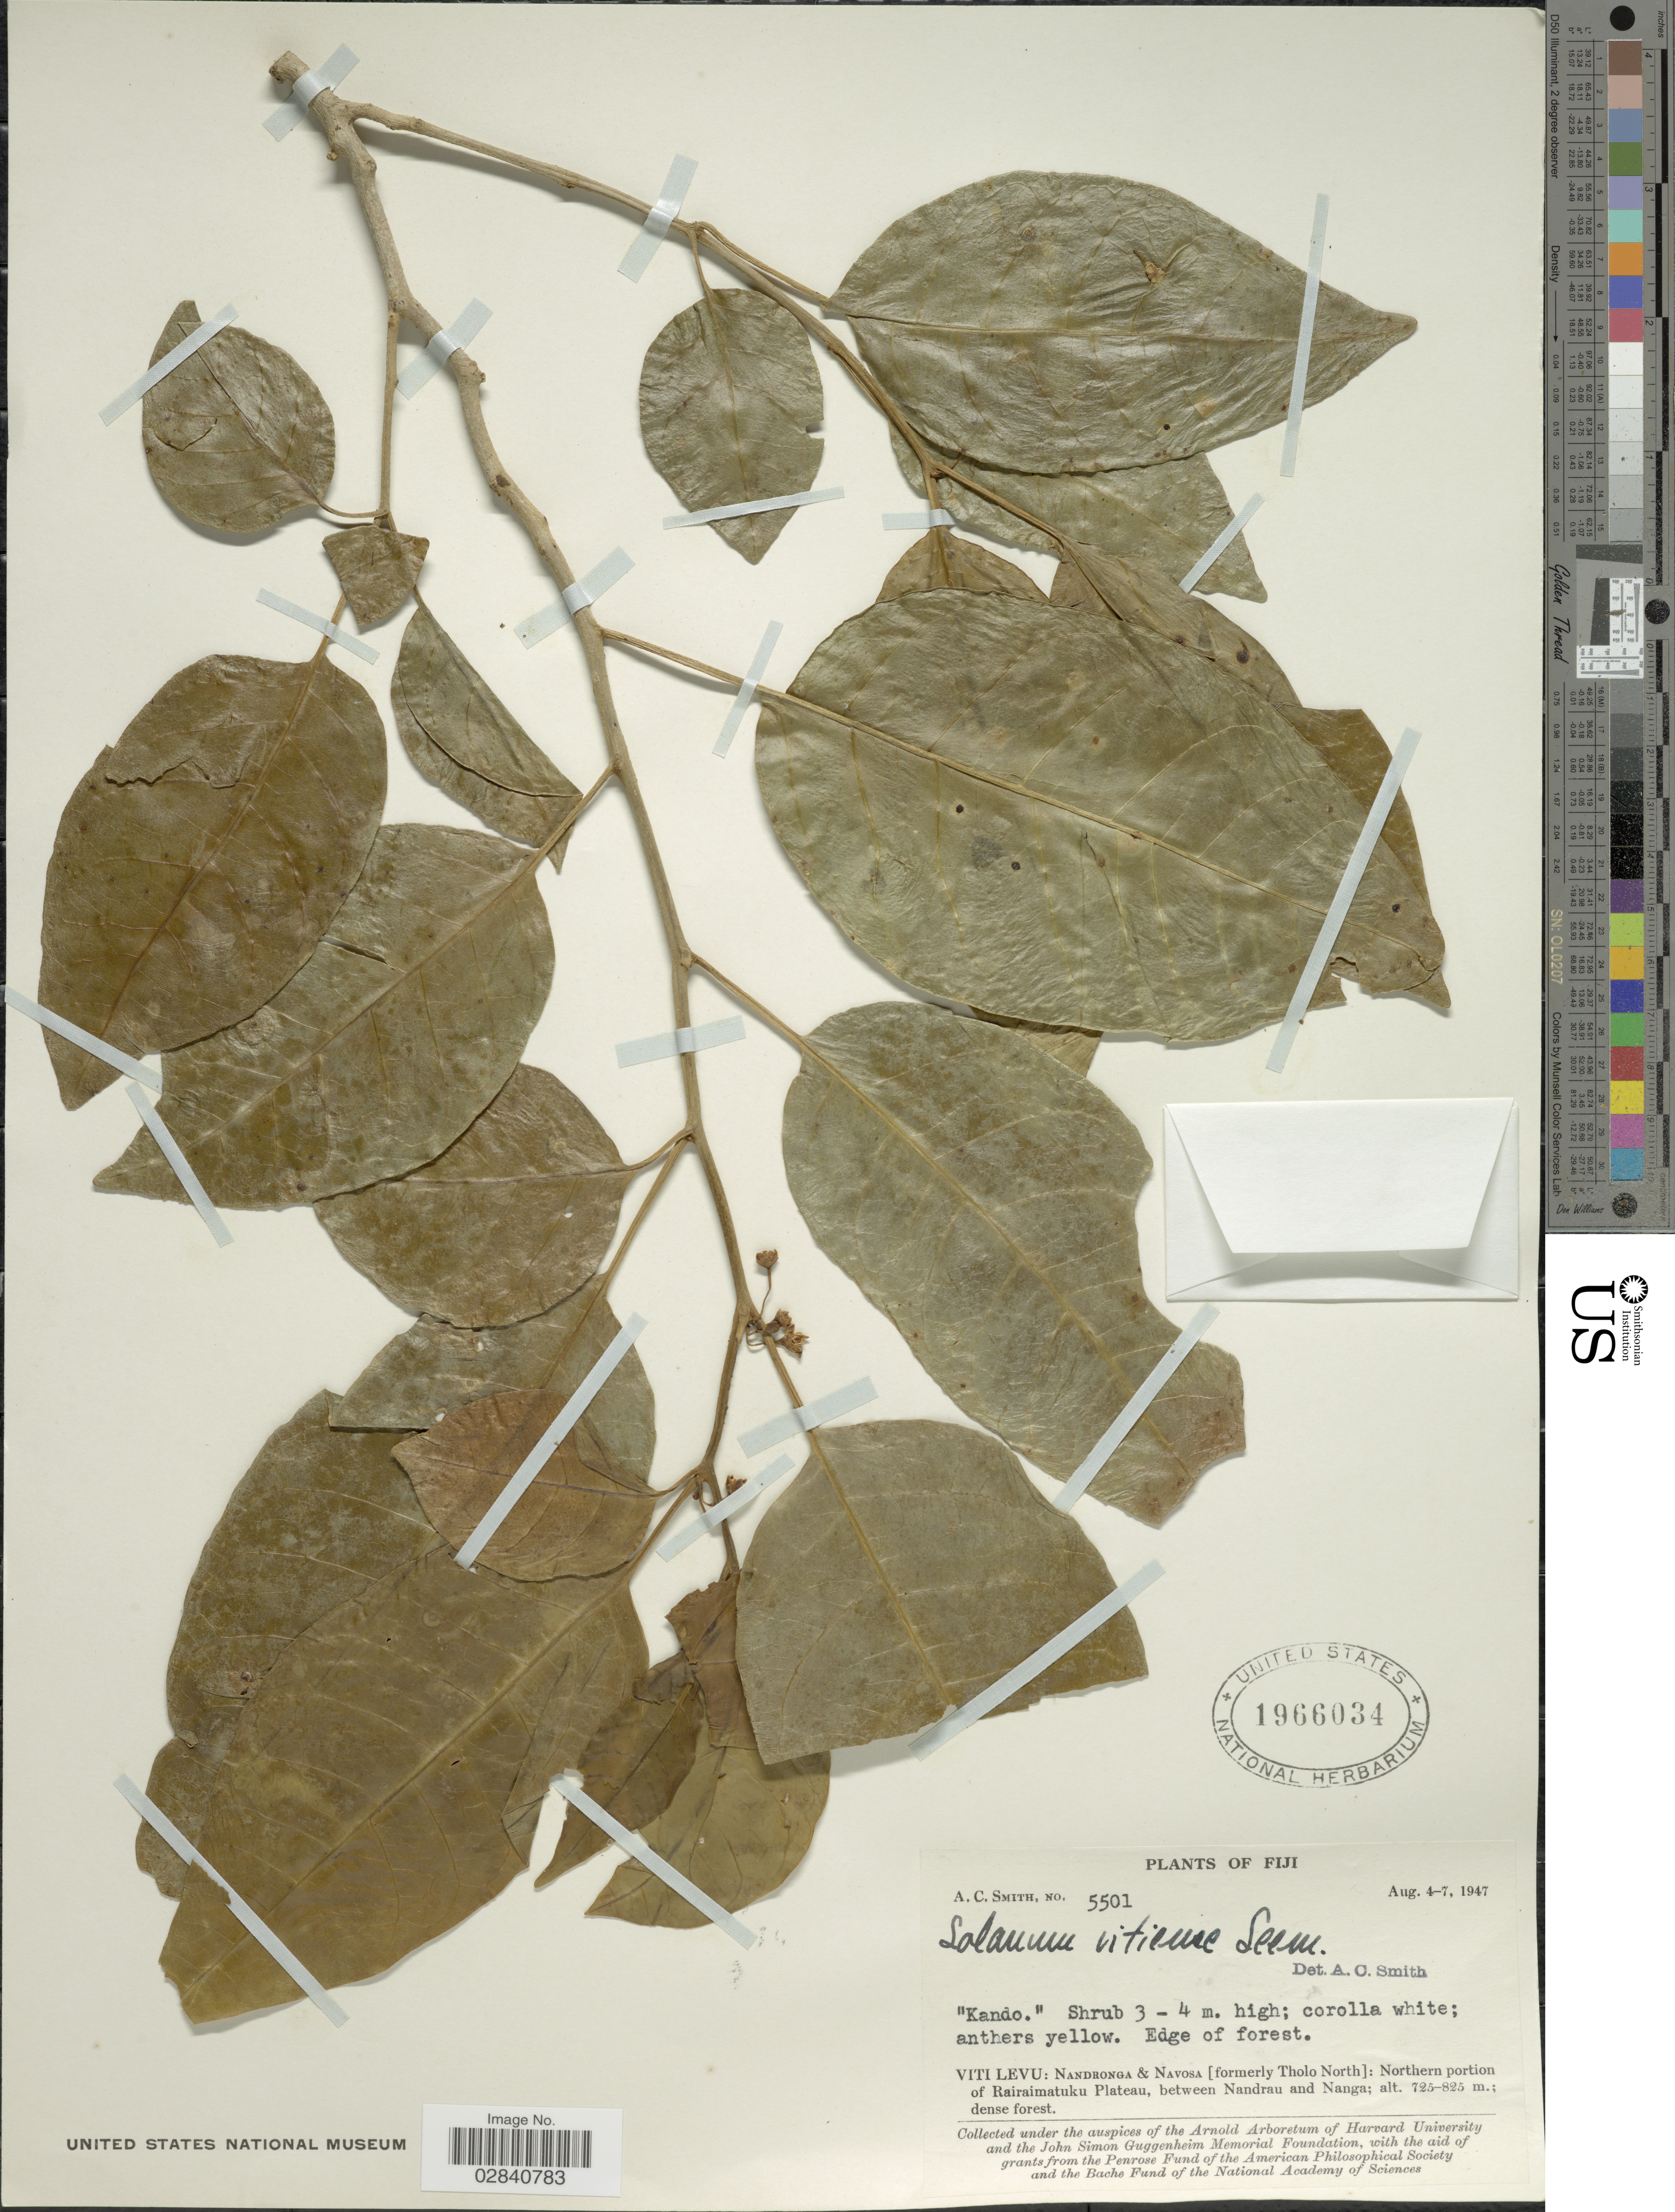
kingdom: Plantae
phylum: Tracheophyta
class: Magnoliopsida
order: Solanales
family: Solanaceae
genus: Lycianthes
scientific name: Lycianthes vitiensis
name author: (Seem.) A.R. Bean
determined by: Knapp, S. D.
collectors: A. C. Smith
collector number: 5501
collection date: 1947-08-04/1947-08-07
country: Fiji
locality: Viti Levu: Nandronga & Navosa [formerly Tholo North]: Northern portion of Rairaimatuku Plateau, between Nandrau and Nanga.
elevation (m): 725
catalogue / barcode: US 1966034